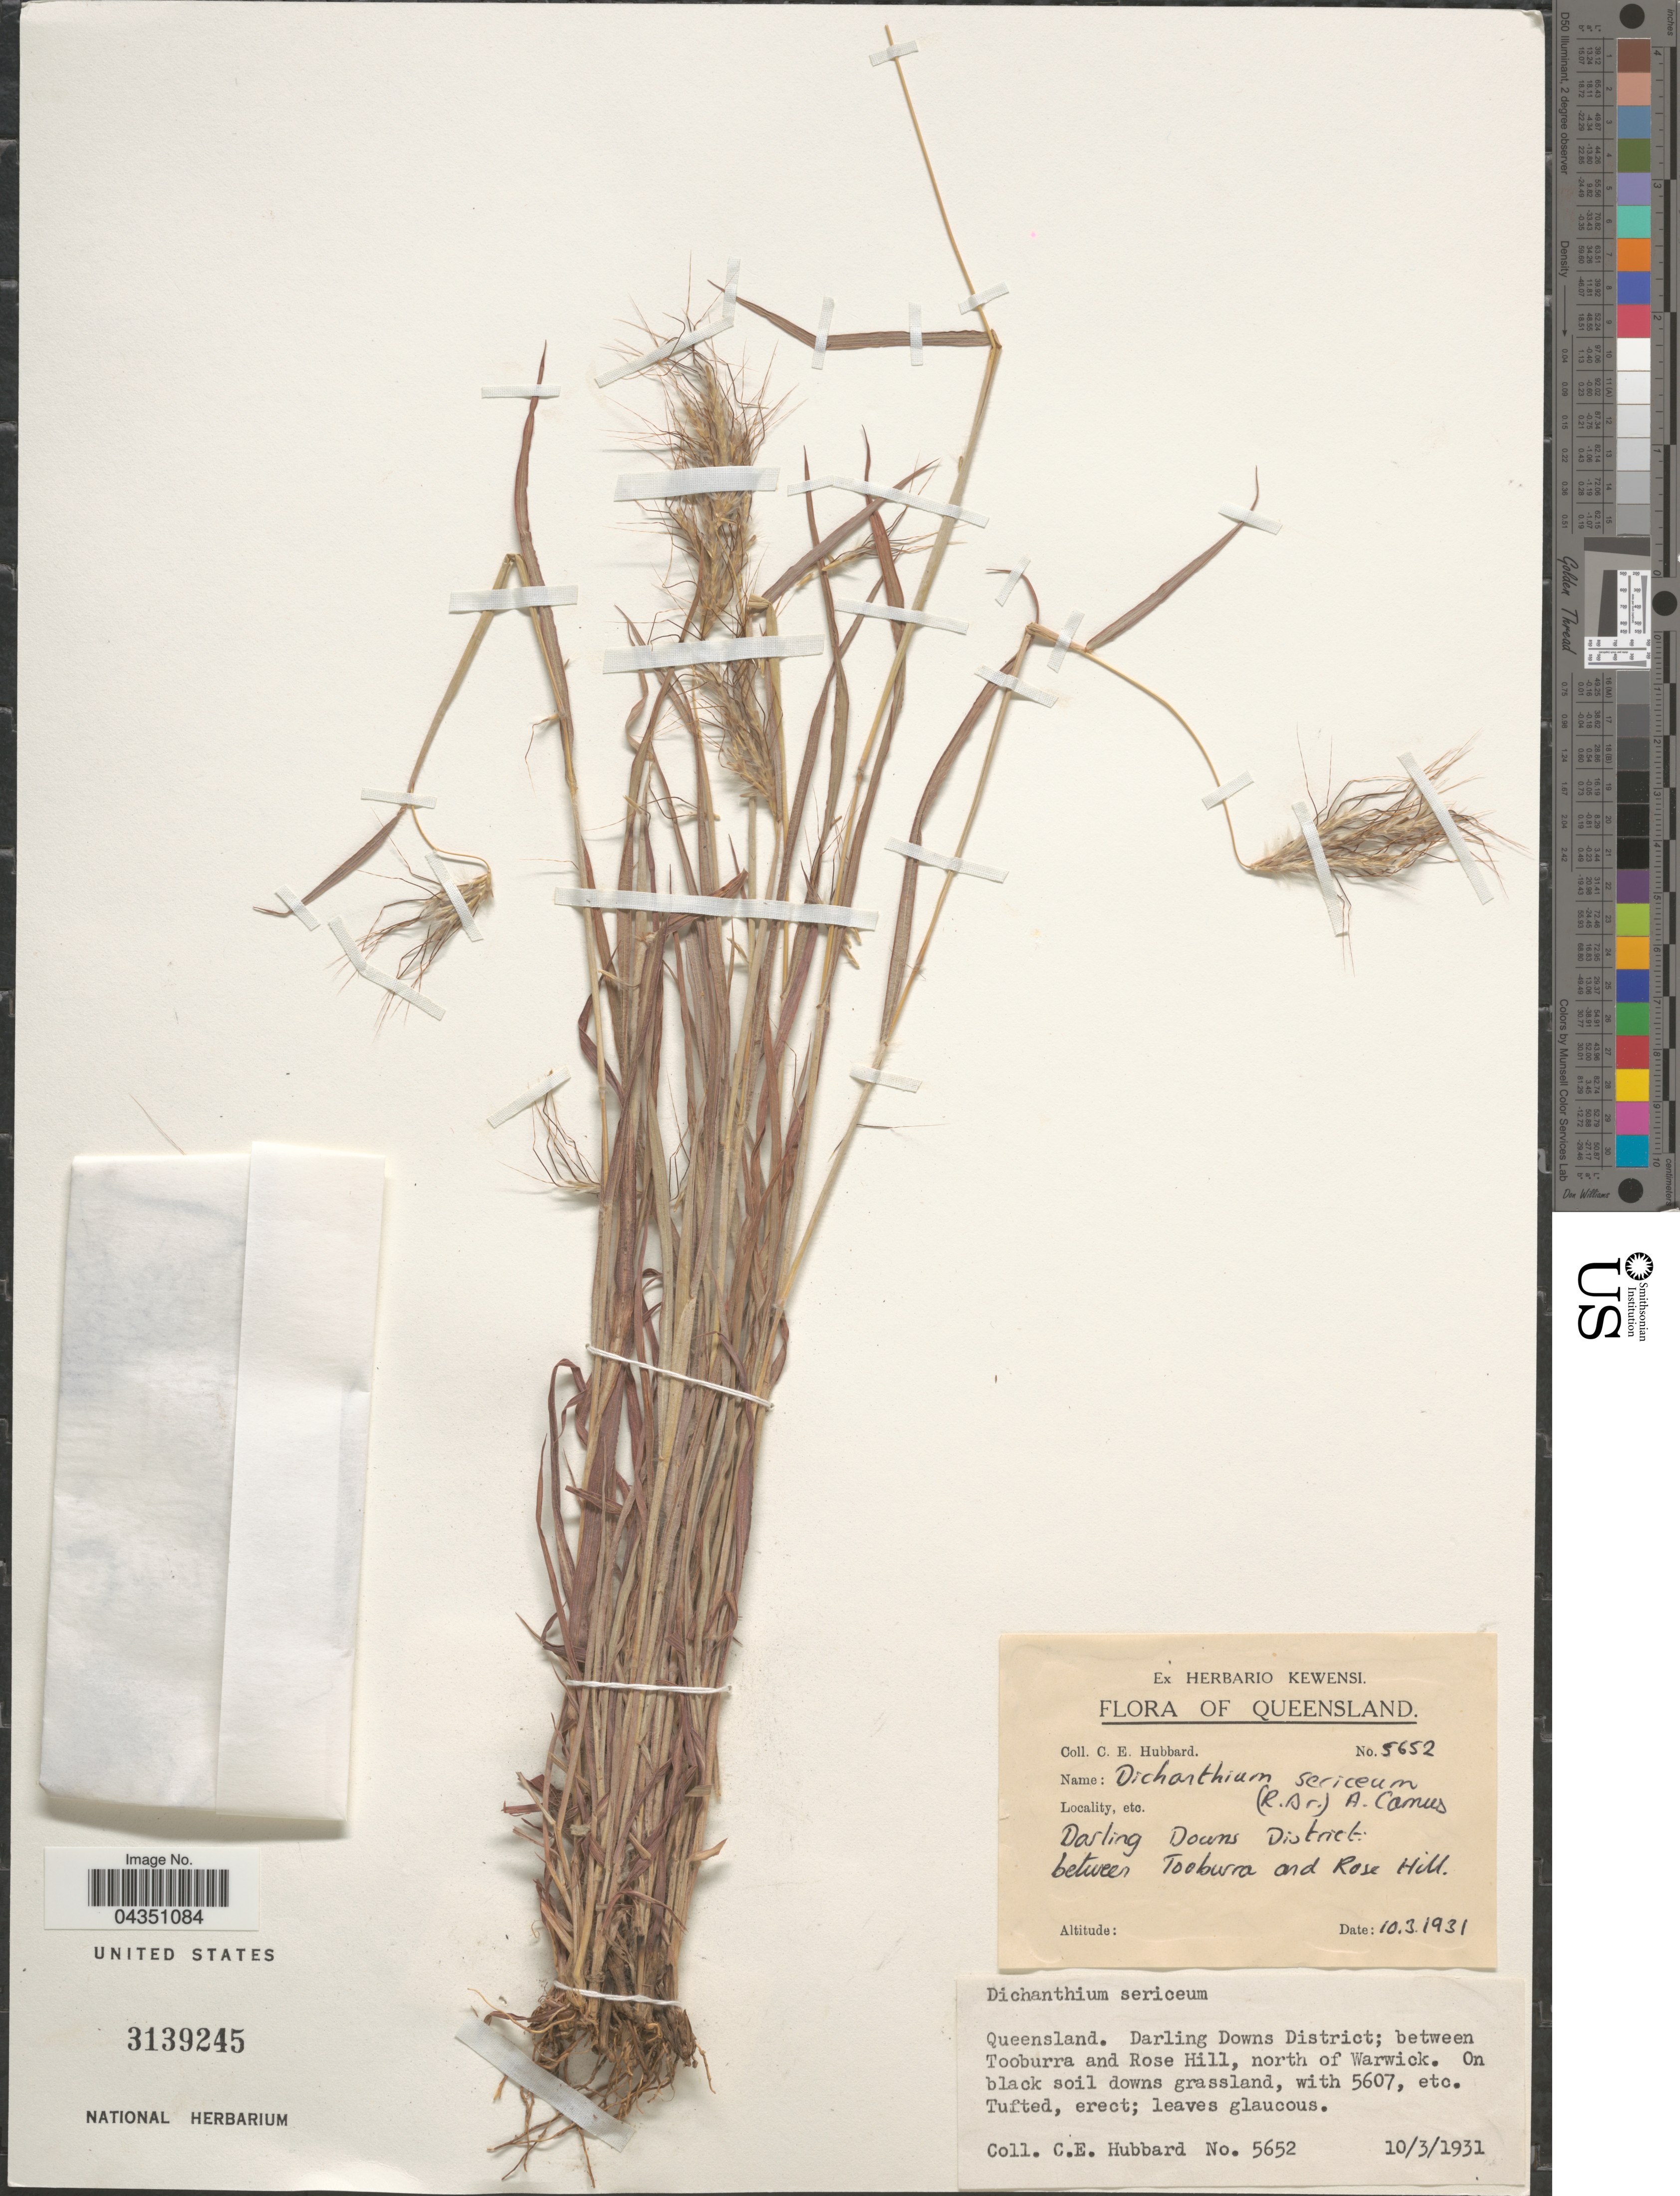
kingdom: Plantae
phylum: Tracheophyta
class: Liliopsida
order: Poales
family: Poaceae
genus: Dichanthium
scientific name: Dichanthium sericeum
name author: (R. Br.) A. Camus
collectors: C. E. Hubbard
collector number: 5652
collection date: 1931-03-10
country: Australia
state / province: Queensland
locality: Darling Downs District: between Tooburra and Rose Hill. North of Warwick.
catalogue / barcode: US 3139245